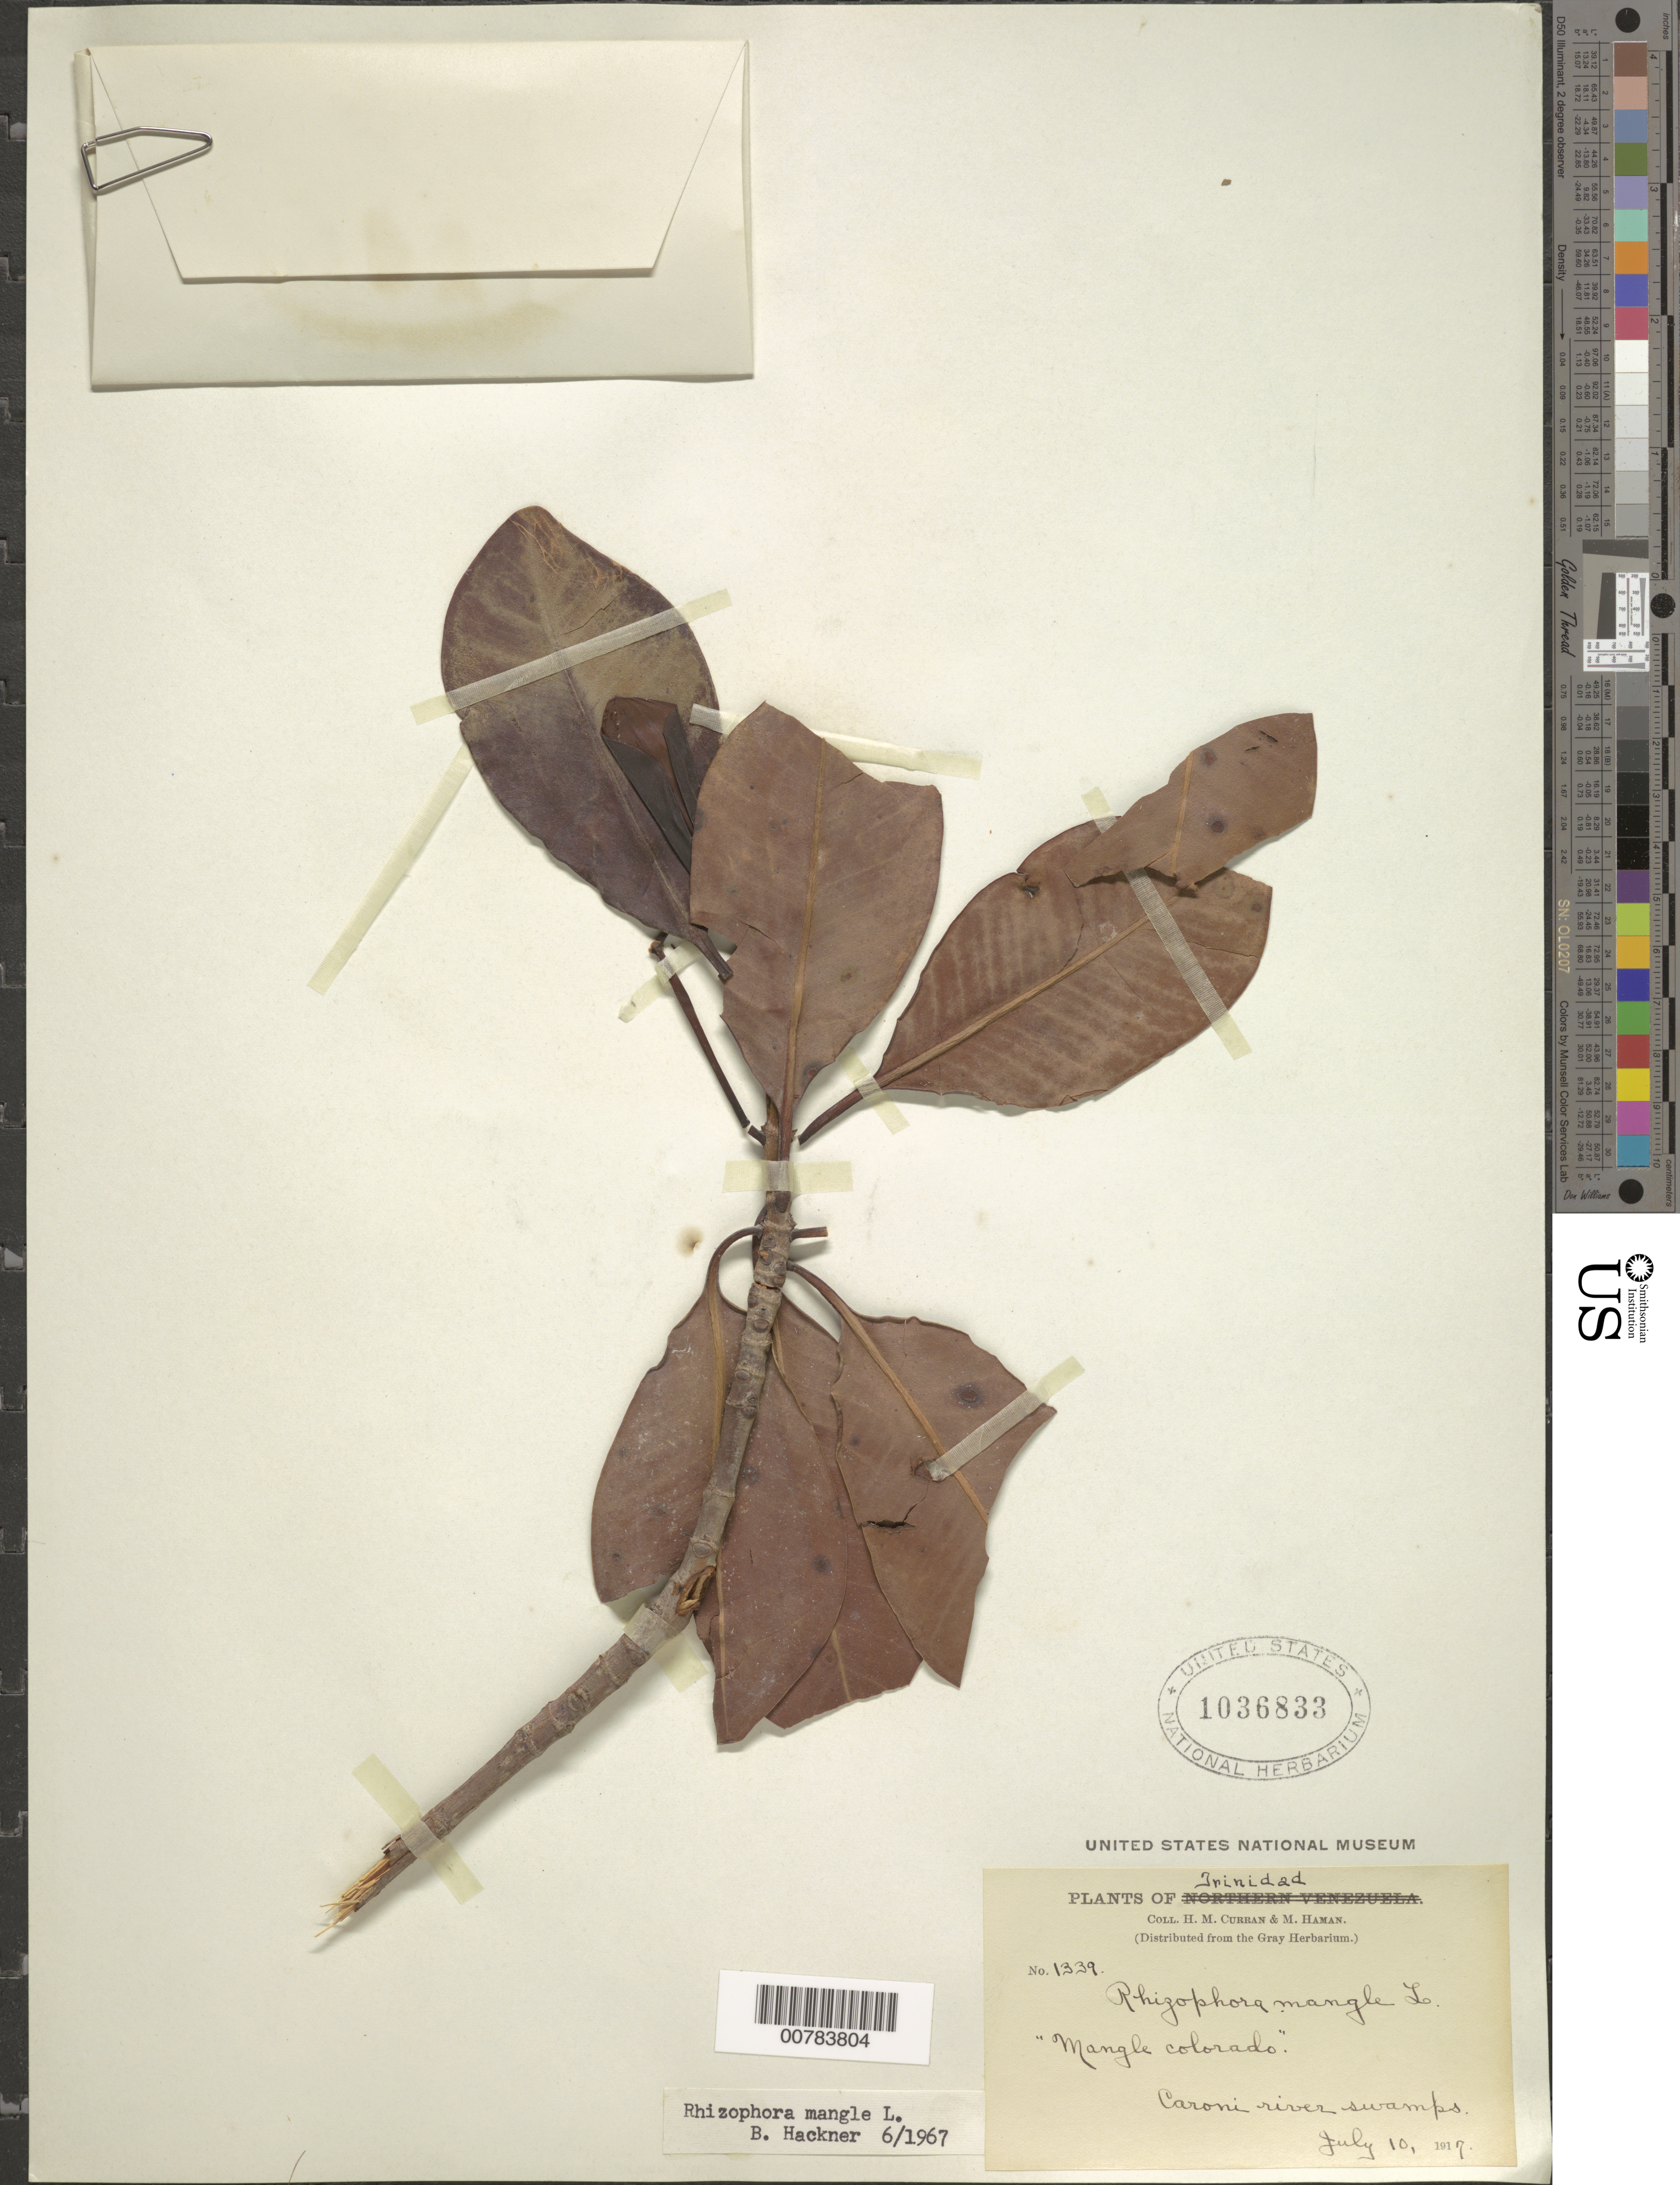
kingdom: Plantae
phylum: Tracheophyta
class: Magnoliopsida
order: Malpighiales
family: Rhizophoraceae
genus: Rhizophora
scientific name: Rhizophora mangle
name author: L.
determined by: Hackner, B.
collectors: H. M. Curran & M. Haman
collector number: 1339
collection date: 1917-07-10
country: Trinidad and Tobago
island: Trinidad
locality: Caroni river swamps.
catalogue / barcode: US 1036833